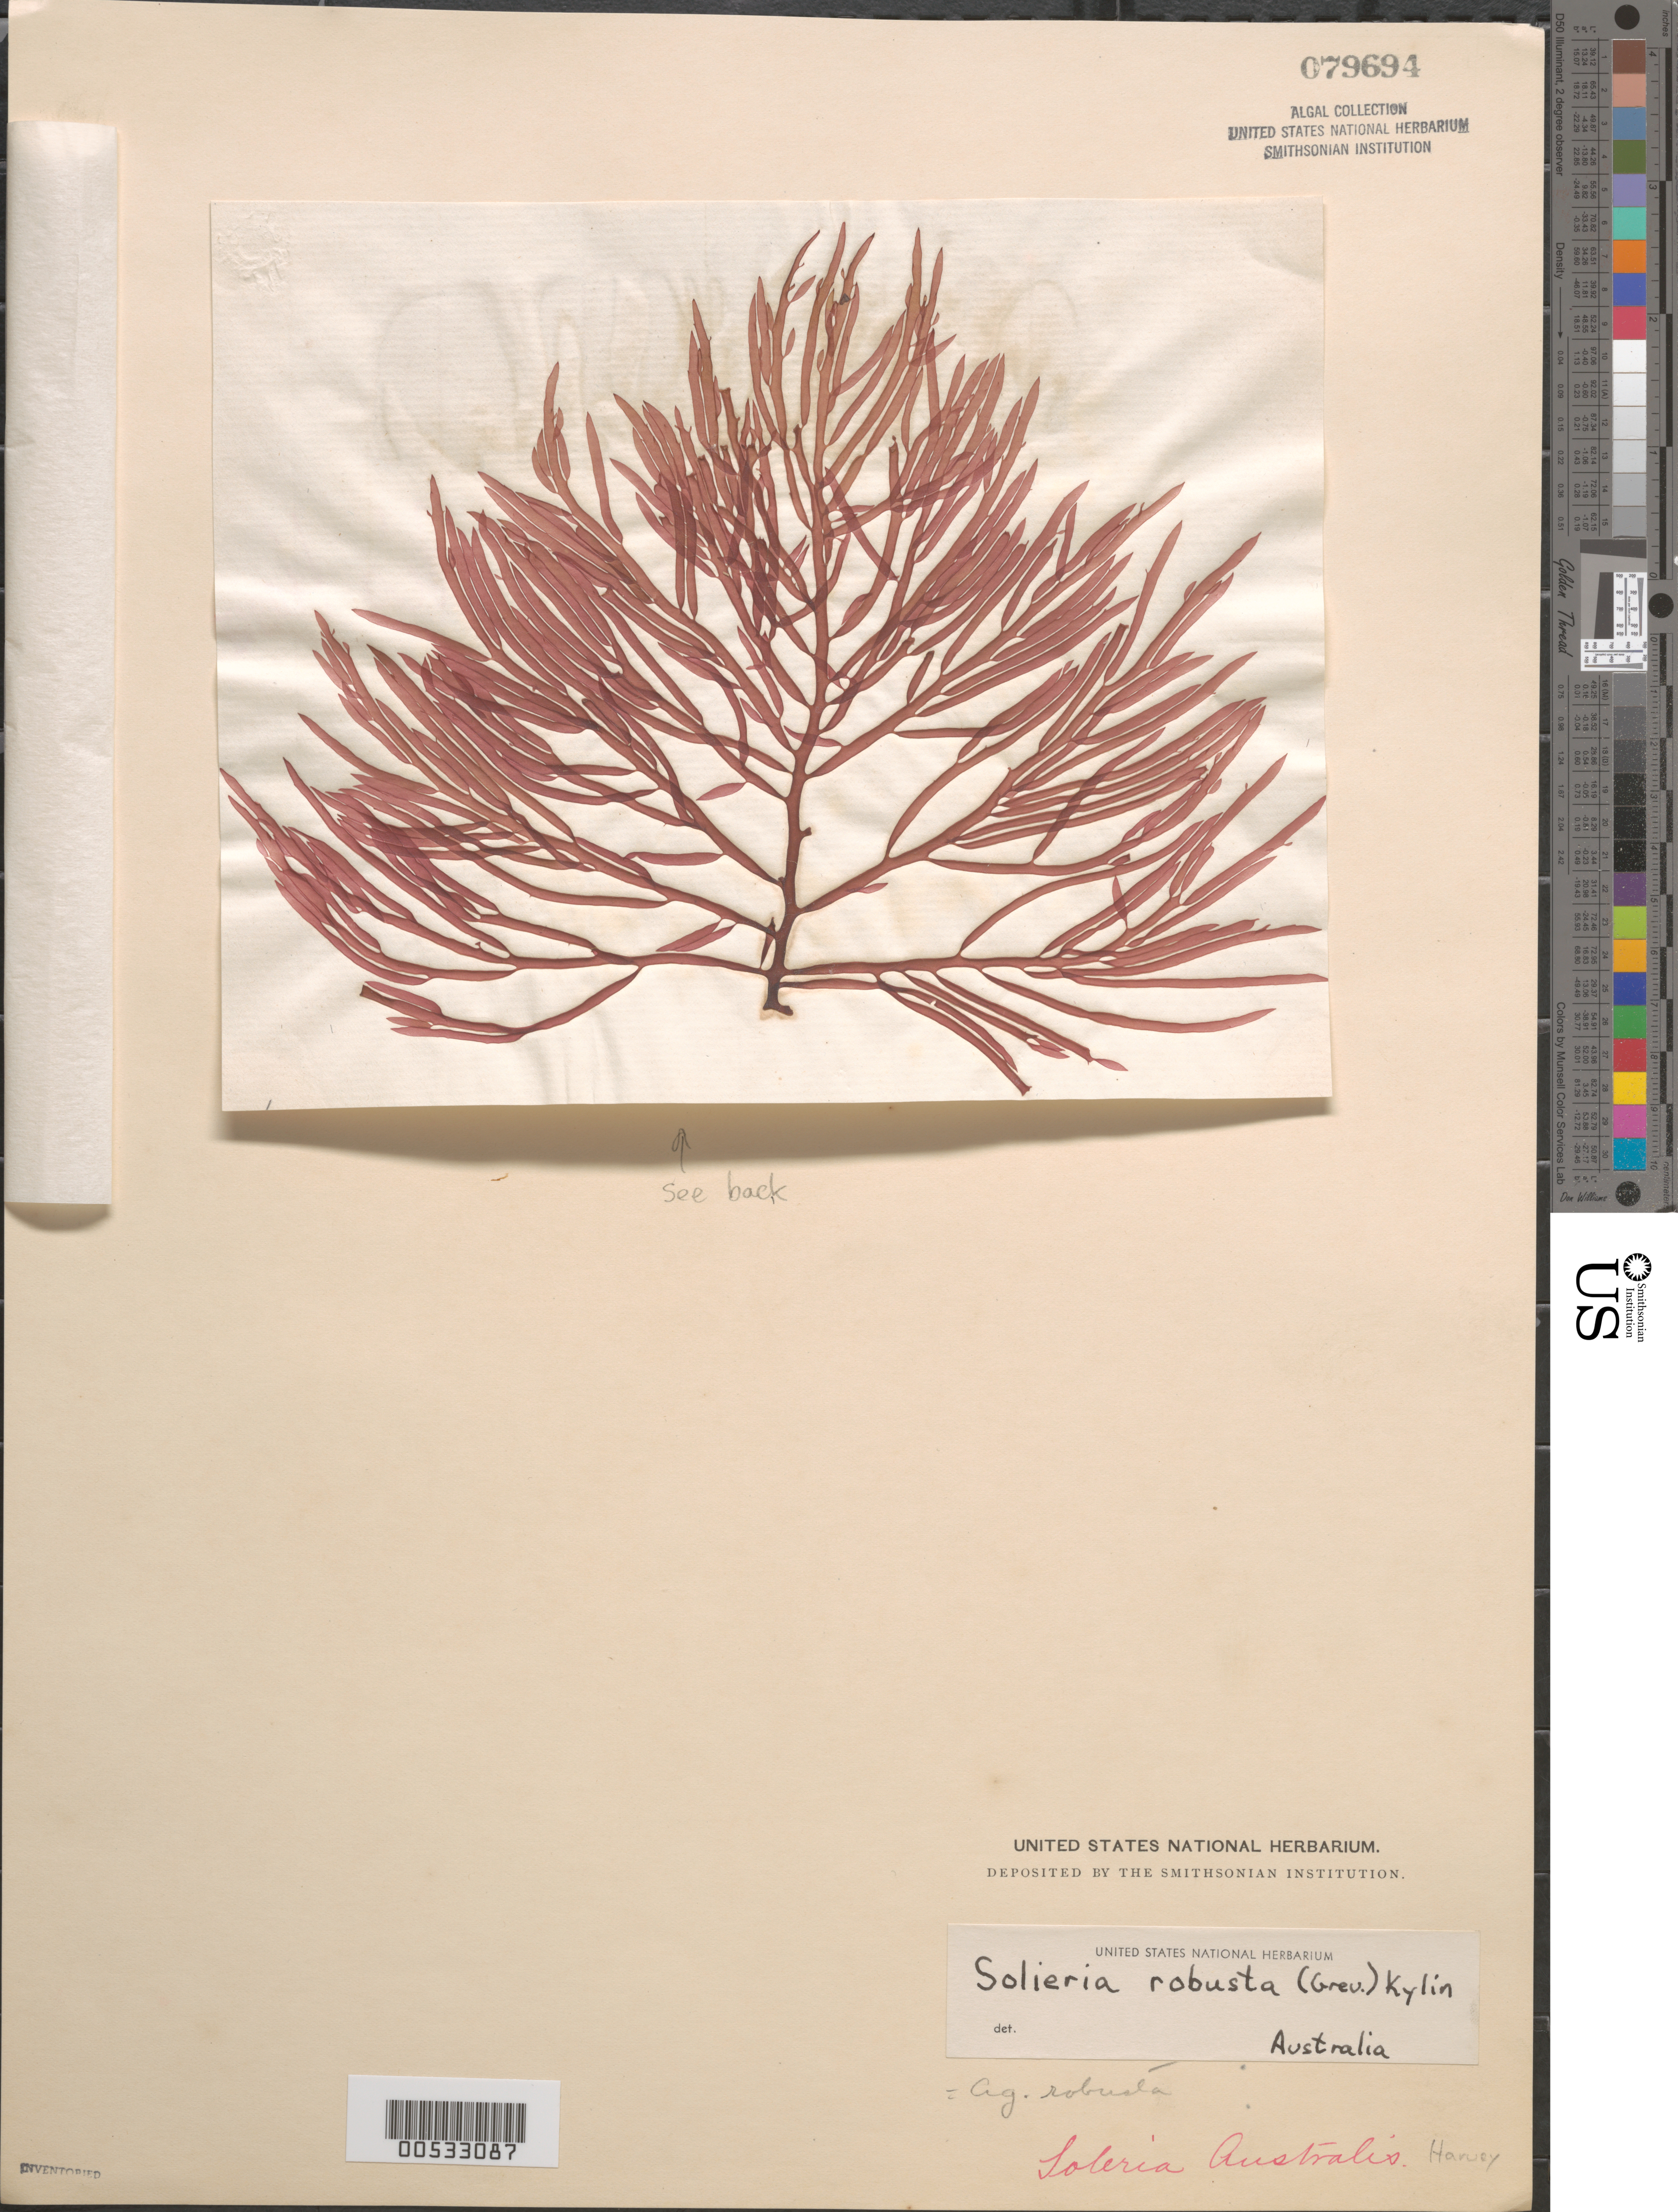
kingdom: Plantae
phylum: Rhodophyta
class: Florideophyceae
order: Gigartinales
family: Solieriaceae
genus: Solieria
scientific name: Solieria robusta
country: Australia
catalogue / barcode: US 79694